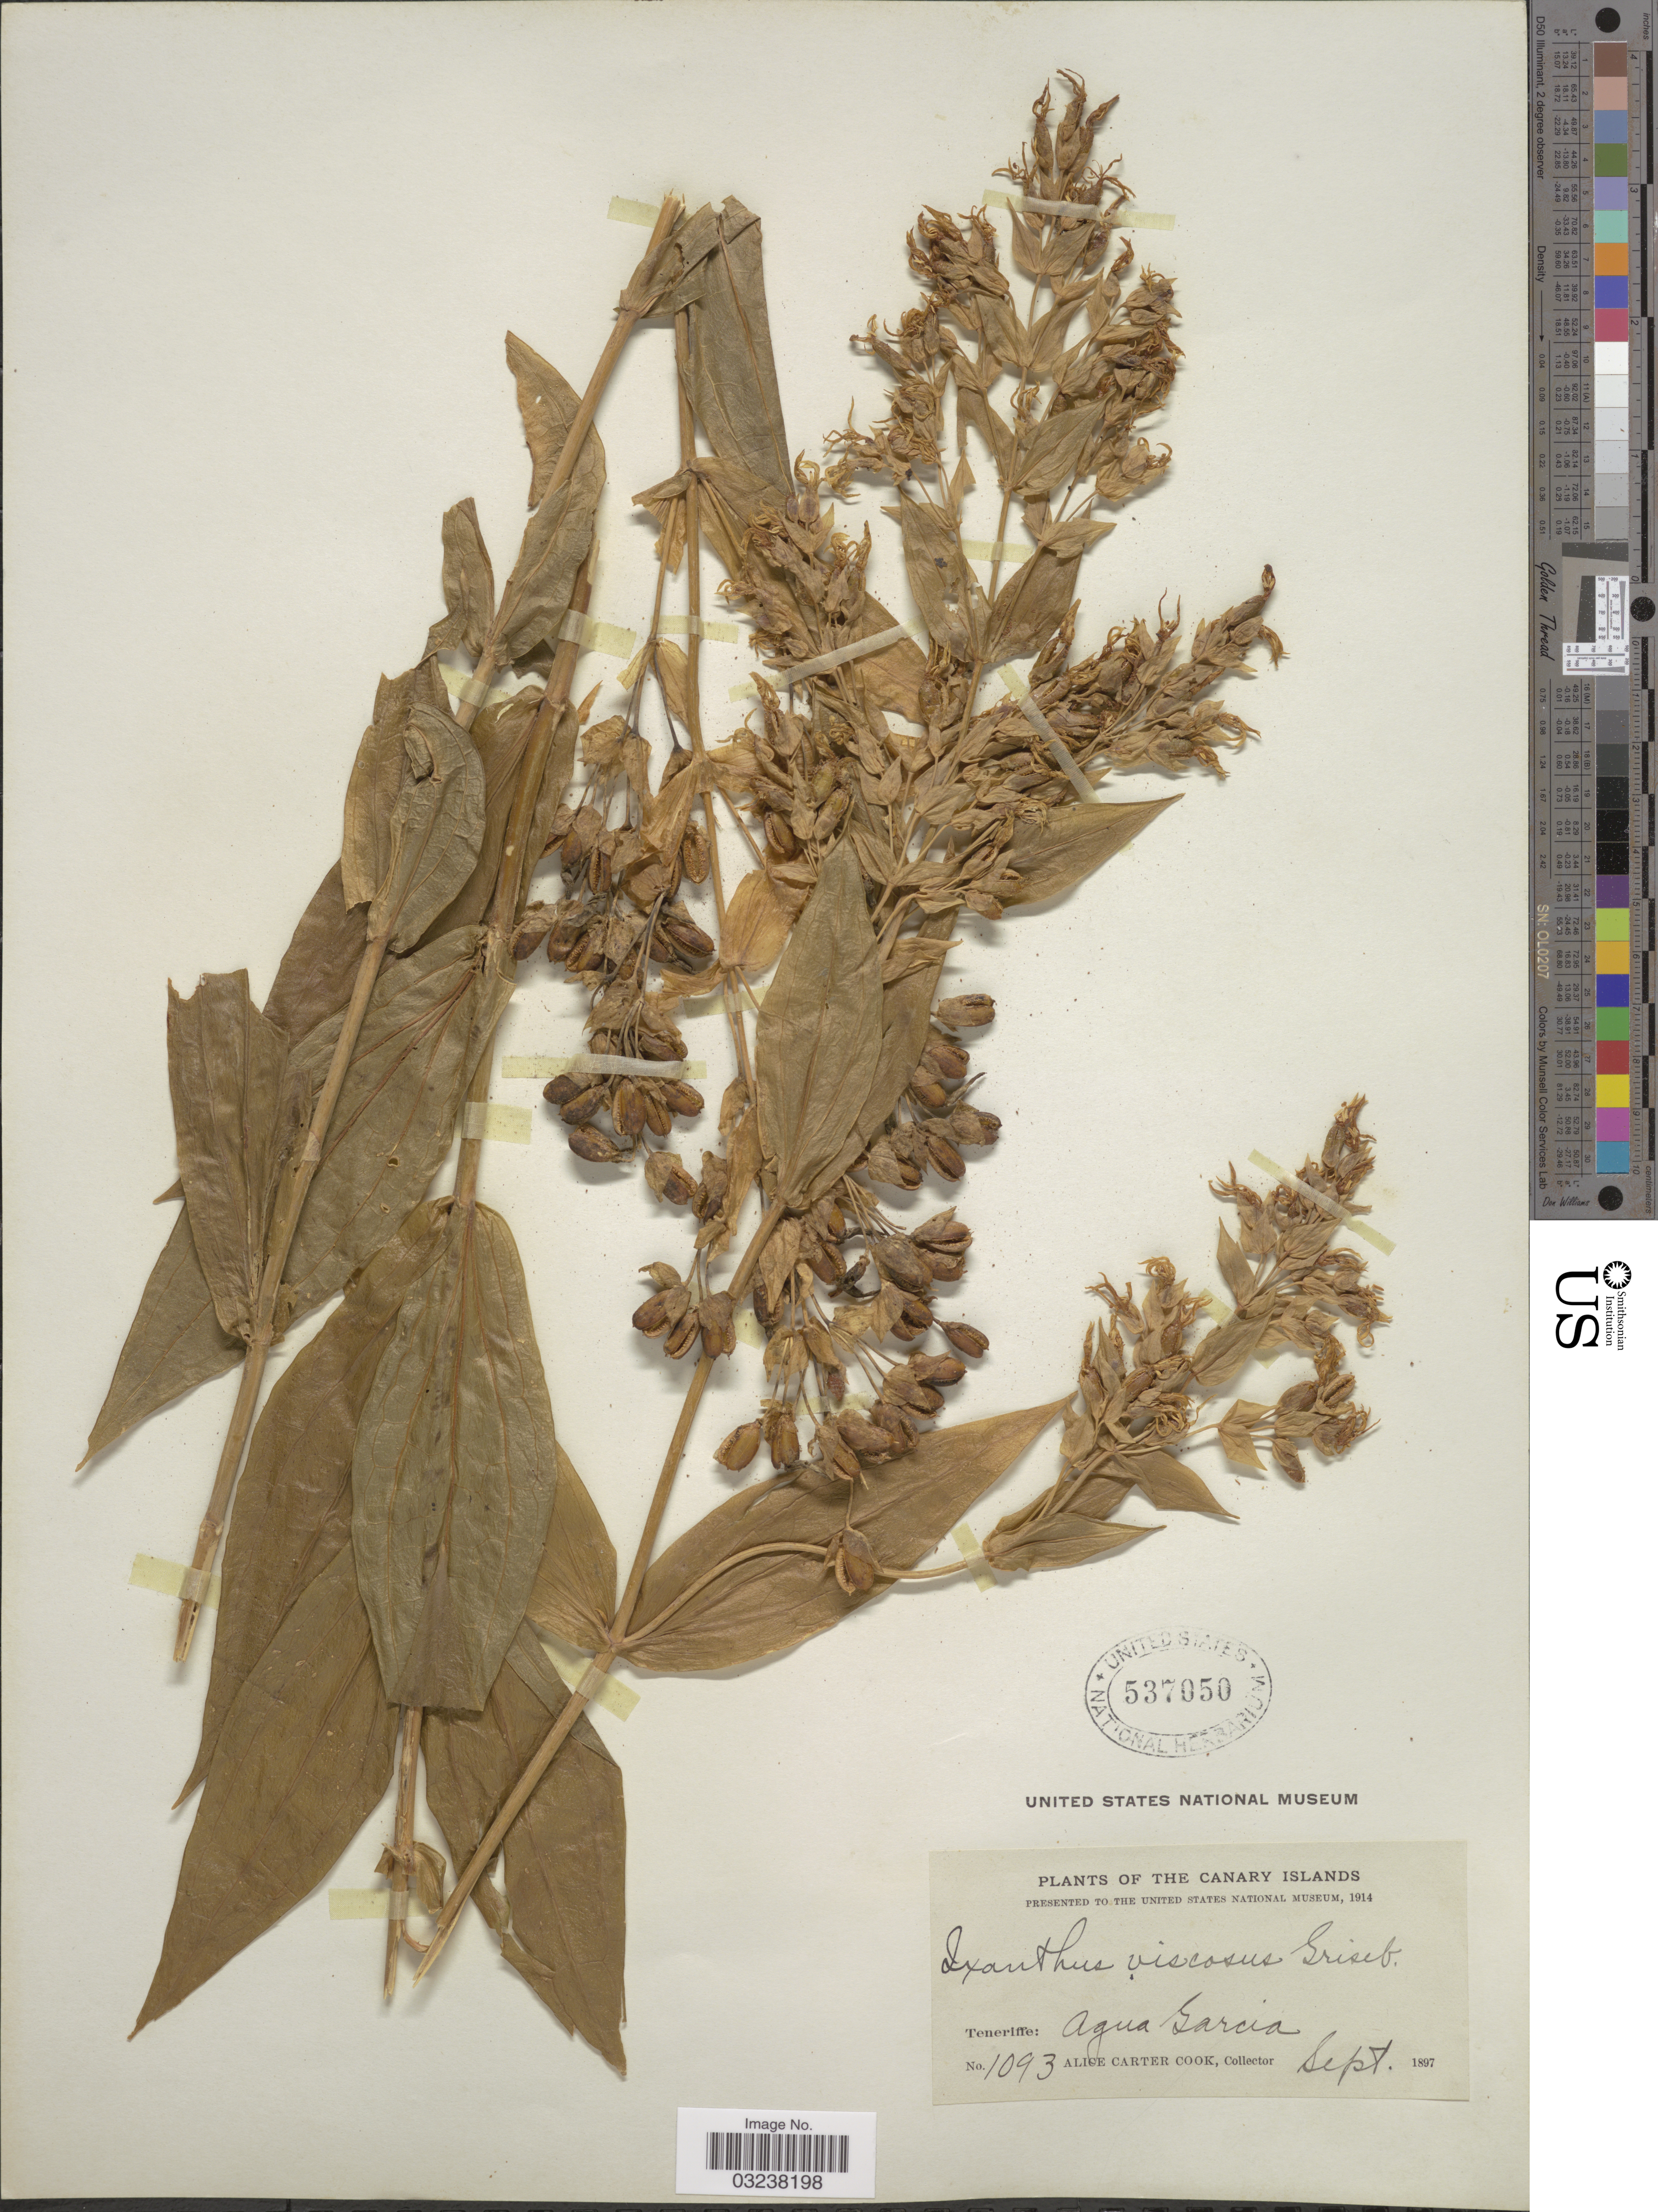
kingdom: Plantae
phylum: Tracheophyta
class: Magnoliopsida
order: Gentianales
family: Gentianaceae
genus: Ixanthus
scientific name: Ixanthus viscosus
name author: (Aiton) Griseb.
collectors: Alice C. Cook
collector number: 1093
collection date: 1897-09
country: Spain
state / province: Canarias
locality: The Canary Islands. Teneriffe: Agua Garcia.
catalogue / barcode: US 537050